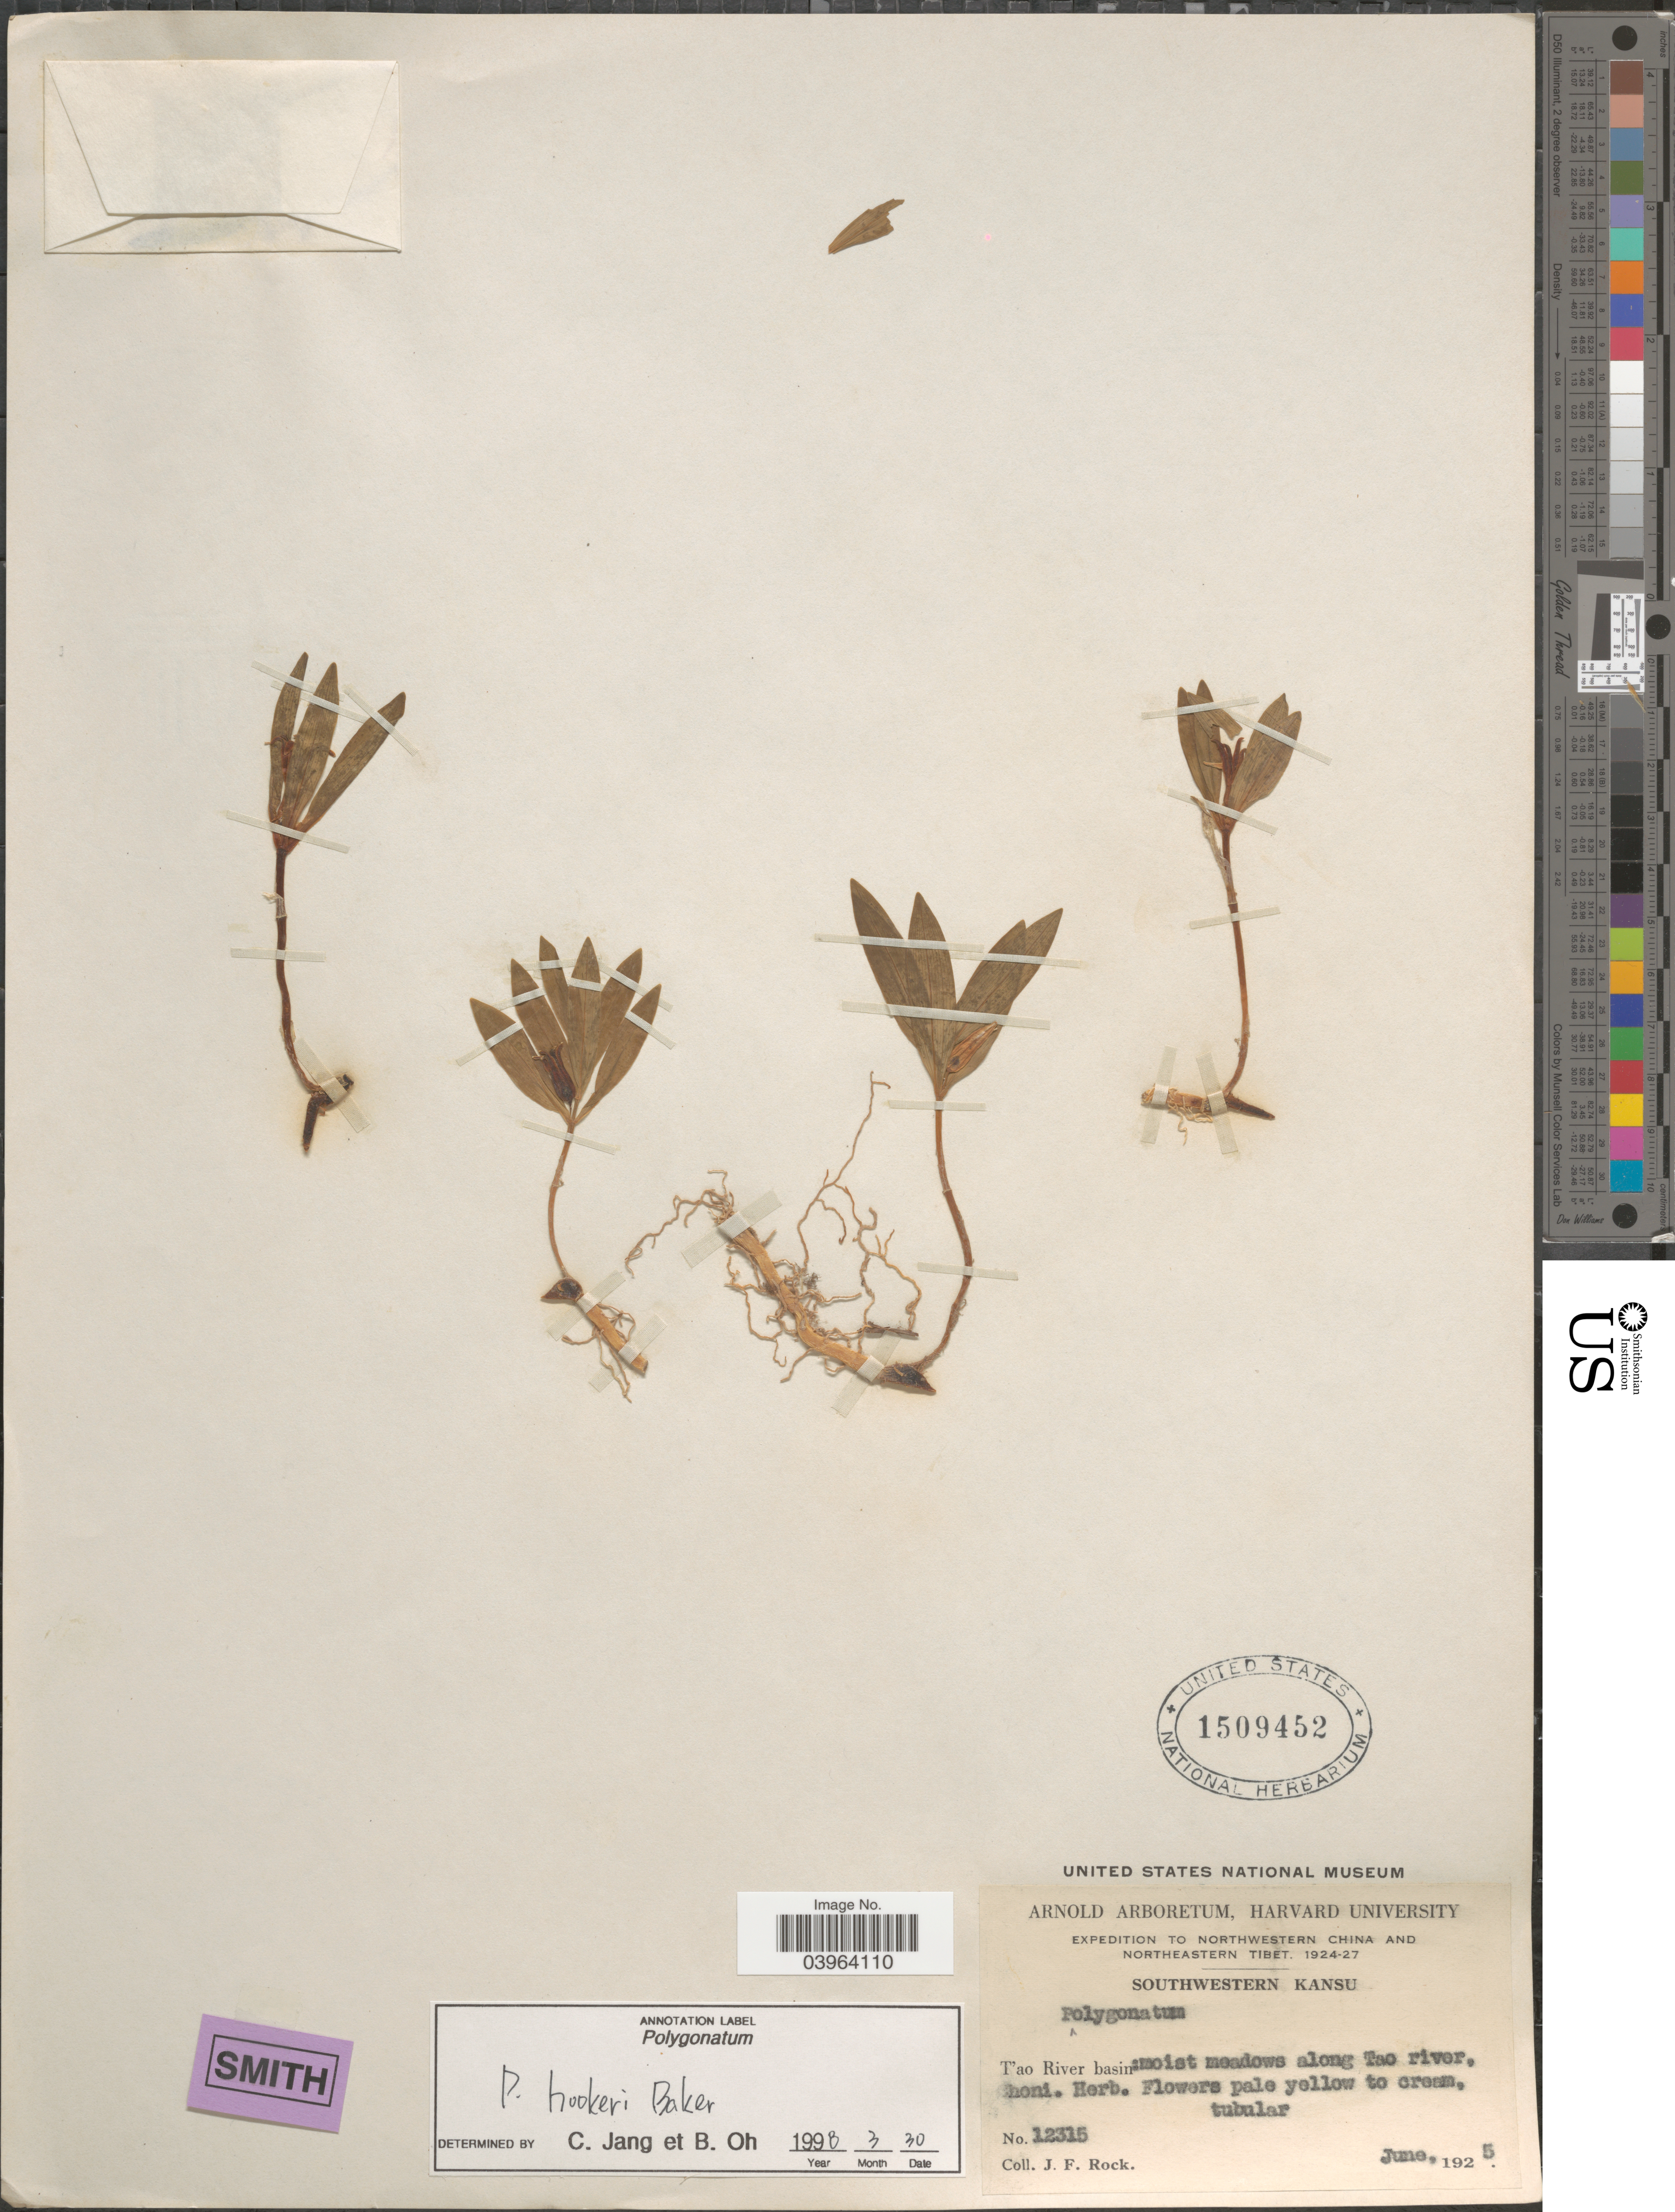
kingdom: Plantae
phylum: Tracheophyta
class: Liliopsida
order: Asparagales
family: Asparagaceae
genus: Polygonatum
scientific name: Polygonatum hookeri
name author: Baker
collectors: J. Rock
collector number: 12315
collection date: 1925-06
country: China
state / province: Gansu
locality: Northwestern China. Southwestern Kansu. T'ao River basin: along Tao river, Choni.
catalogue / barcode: US 1509452